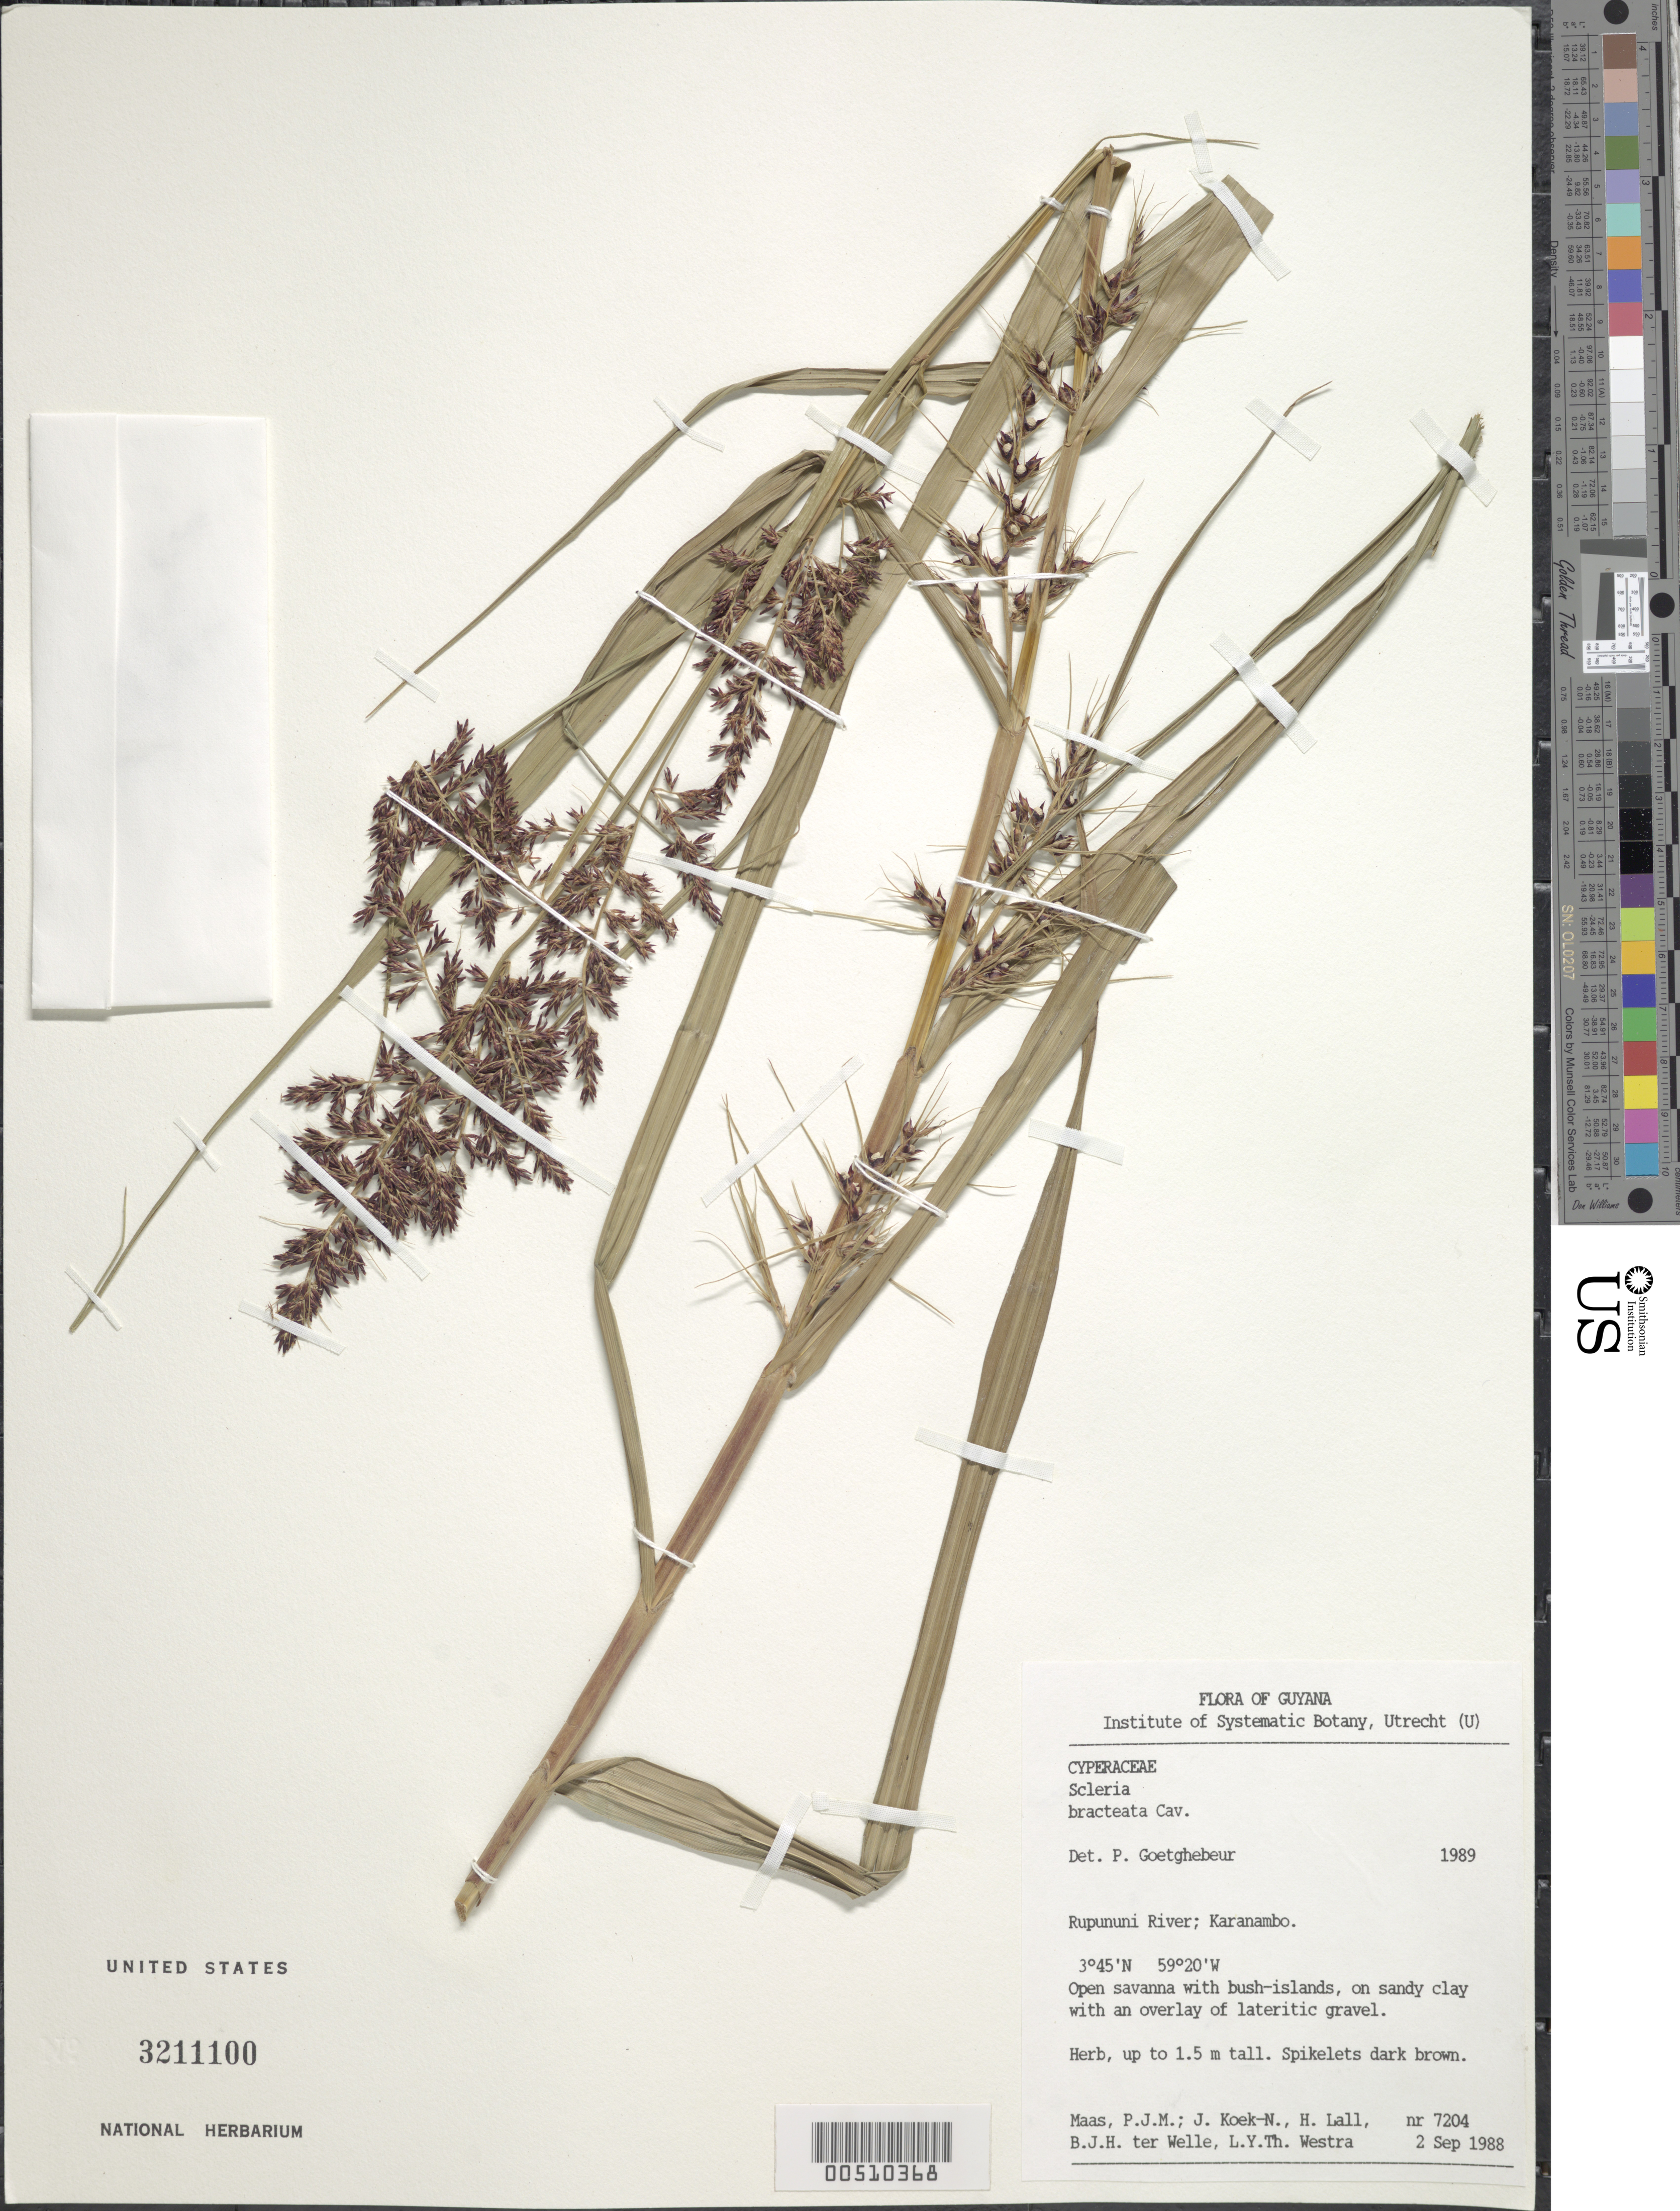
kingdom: Plantae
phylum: Tracheophyta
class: Liliopsida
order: Poales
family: Cyperaceae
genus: Scleria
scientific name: Scleria bracteata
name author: Cav.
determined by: Goetghebeur, P.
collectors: P. Maas, J. Koek-Noorman, H. Lall & B. Welle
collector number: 7204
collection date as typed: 02 Sep 1988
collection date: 1988-09-02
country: Guyana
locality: Rupununi River; Karanambo.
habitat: Open savanna with bush-islands, on sandy clay with an overlay of lateritic gravel.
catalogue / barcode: US 3211100